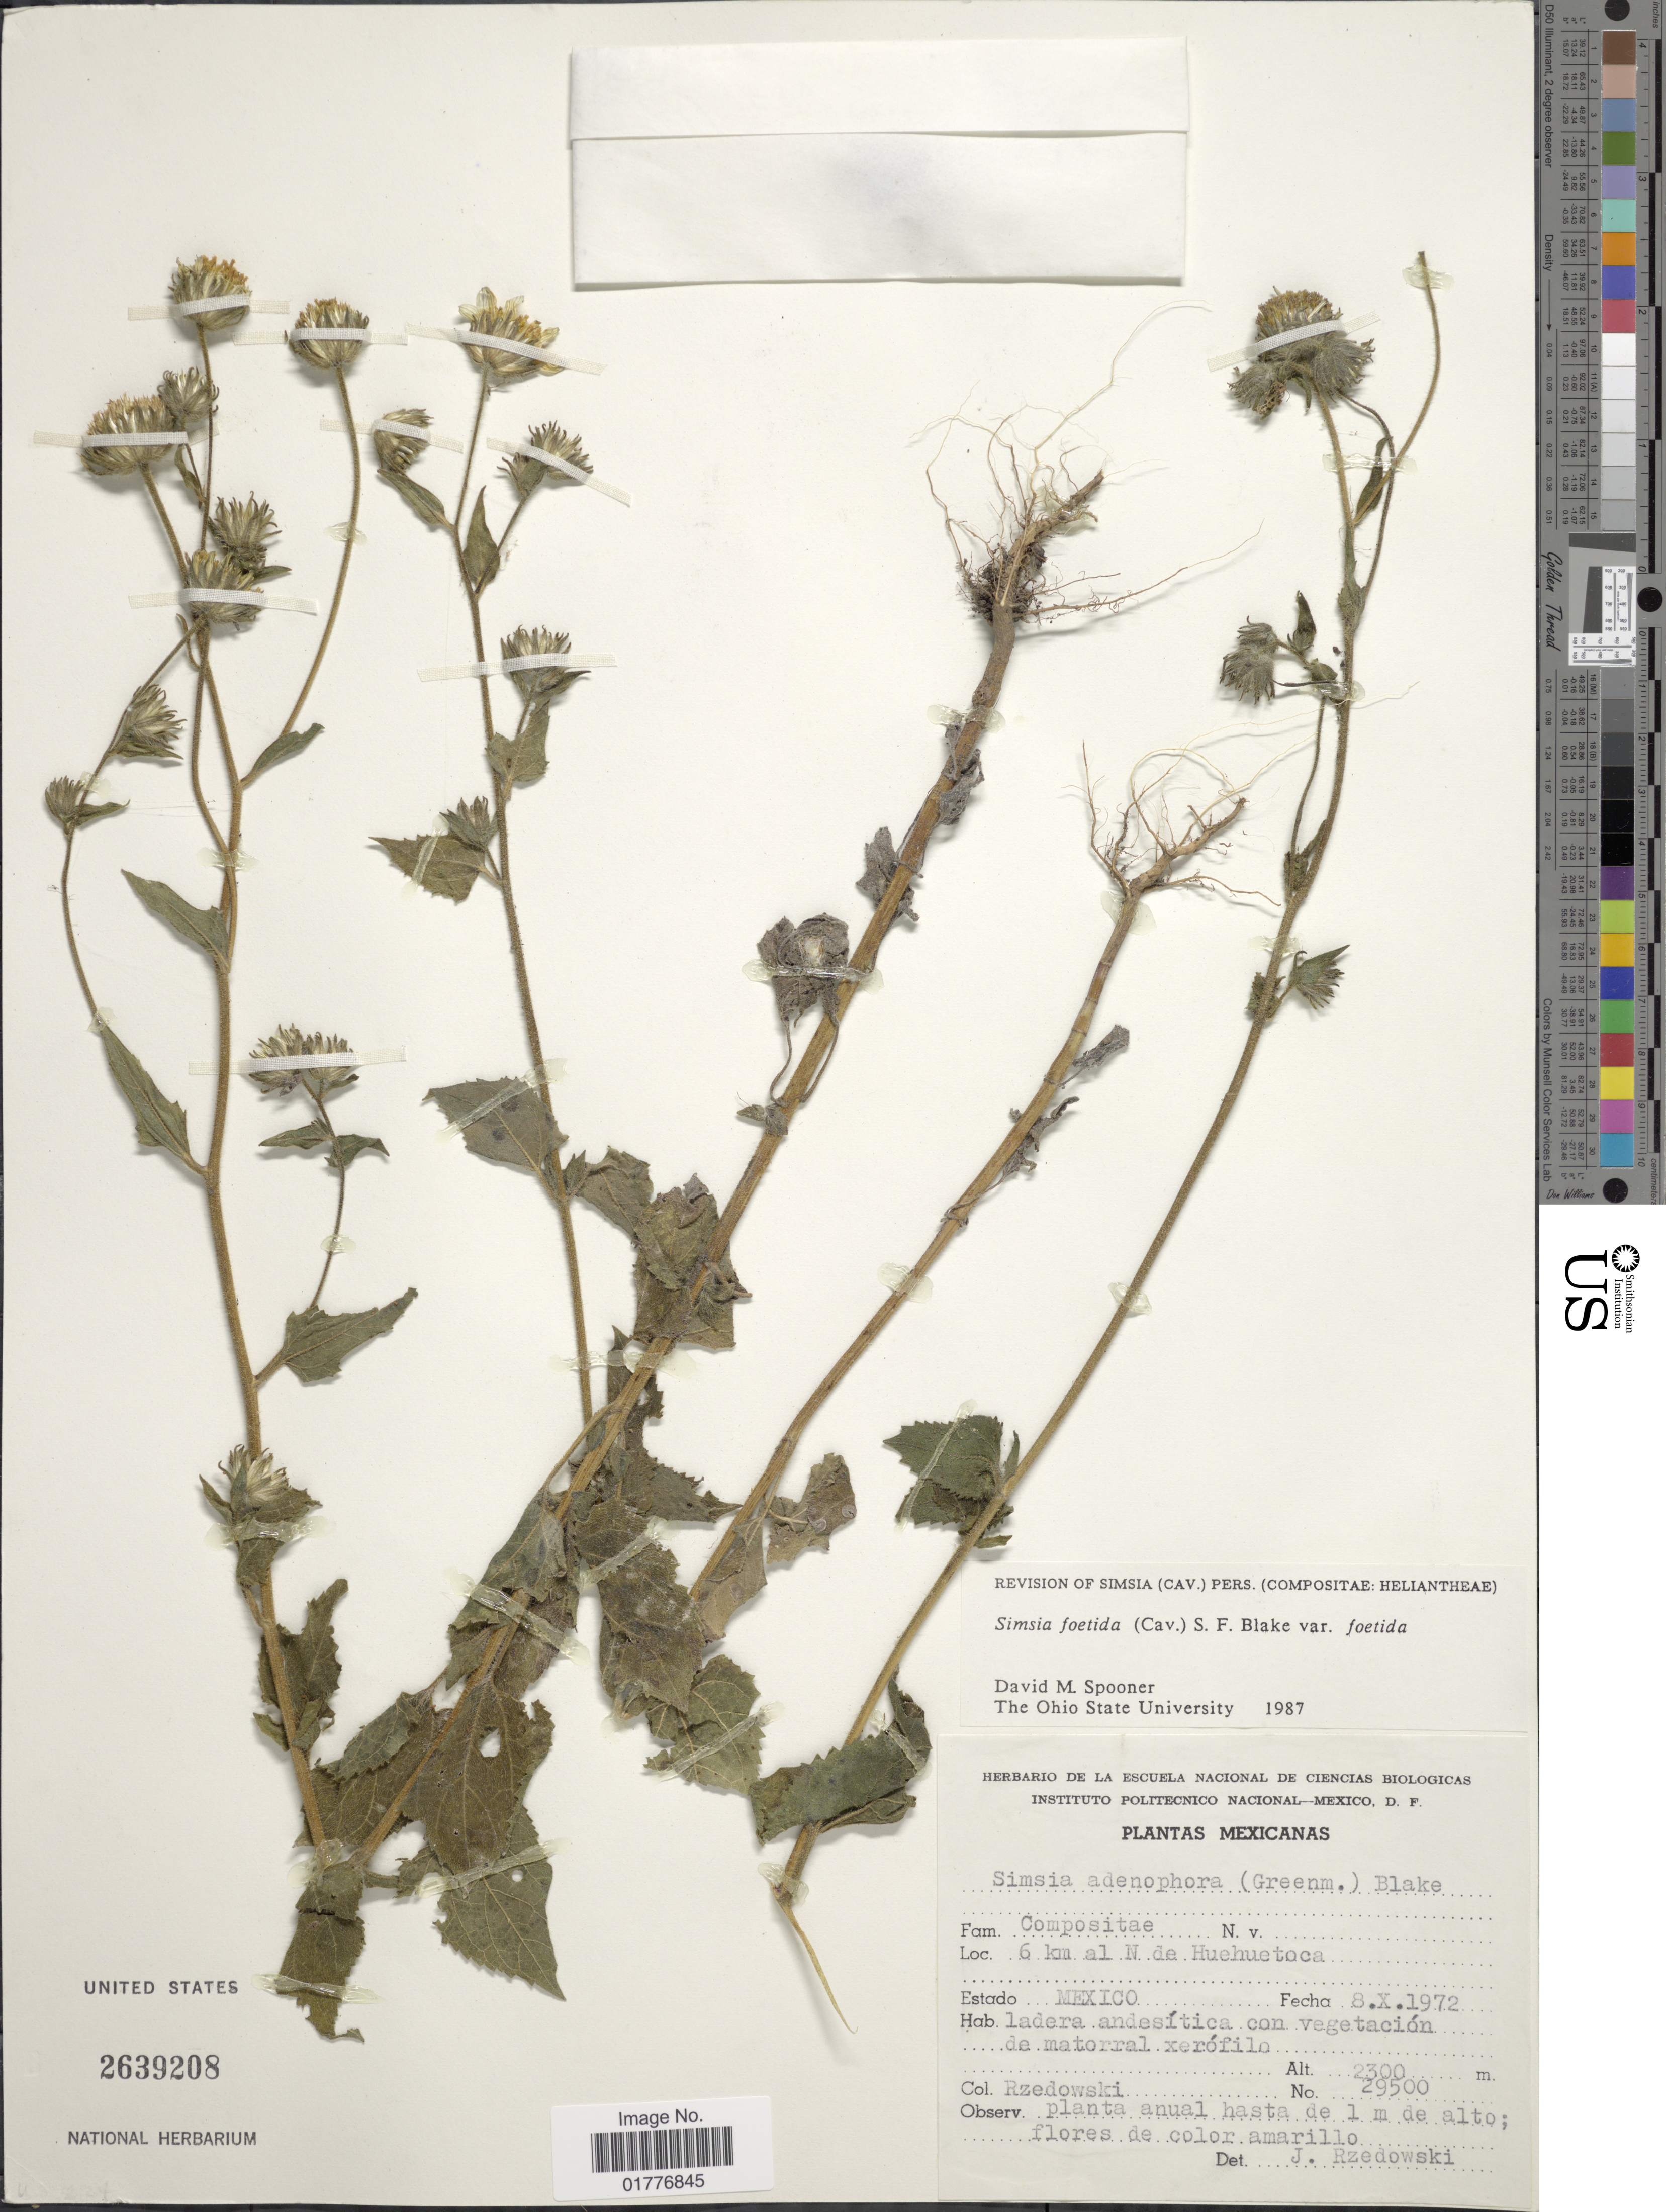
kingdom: Plantae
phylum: Tracheophyta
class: Magnoliopsida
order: Asterales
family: Asteraceae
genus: Simsia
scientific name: Simsia foetida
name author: (Cav.) S.F. Blake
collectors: Rzedowski, --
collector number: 29500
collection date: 1972-10-08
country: Mexico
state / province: México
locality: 6 km al N da Huehuetoca, Estado Mexico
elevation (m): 2300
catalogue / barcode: US 2639208